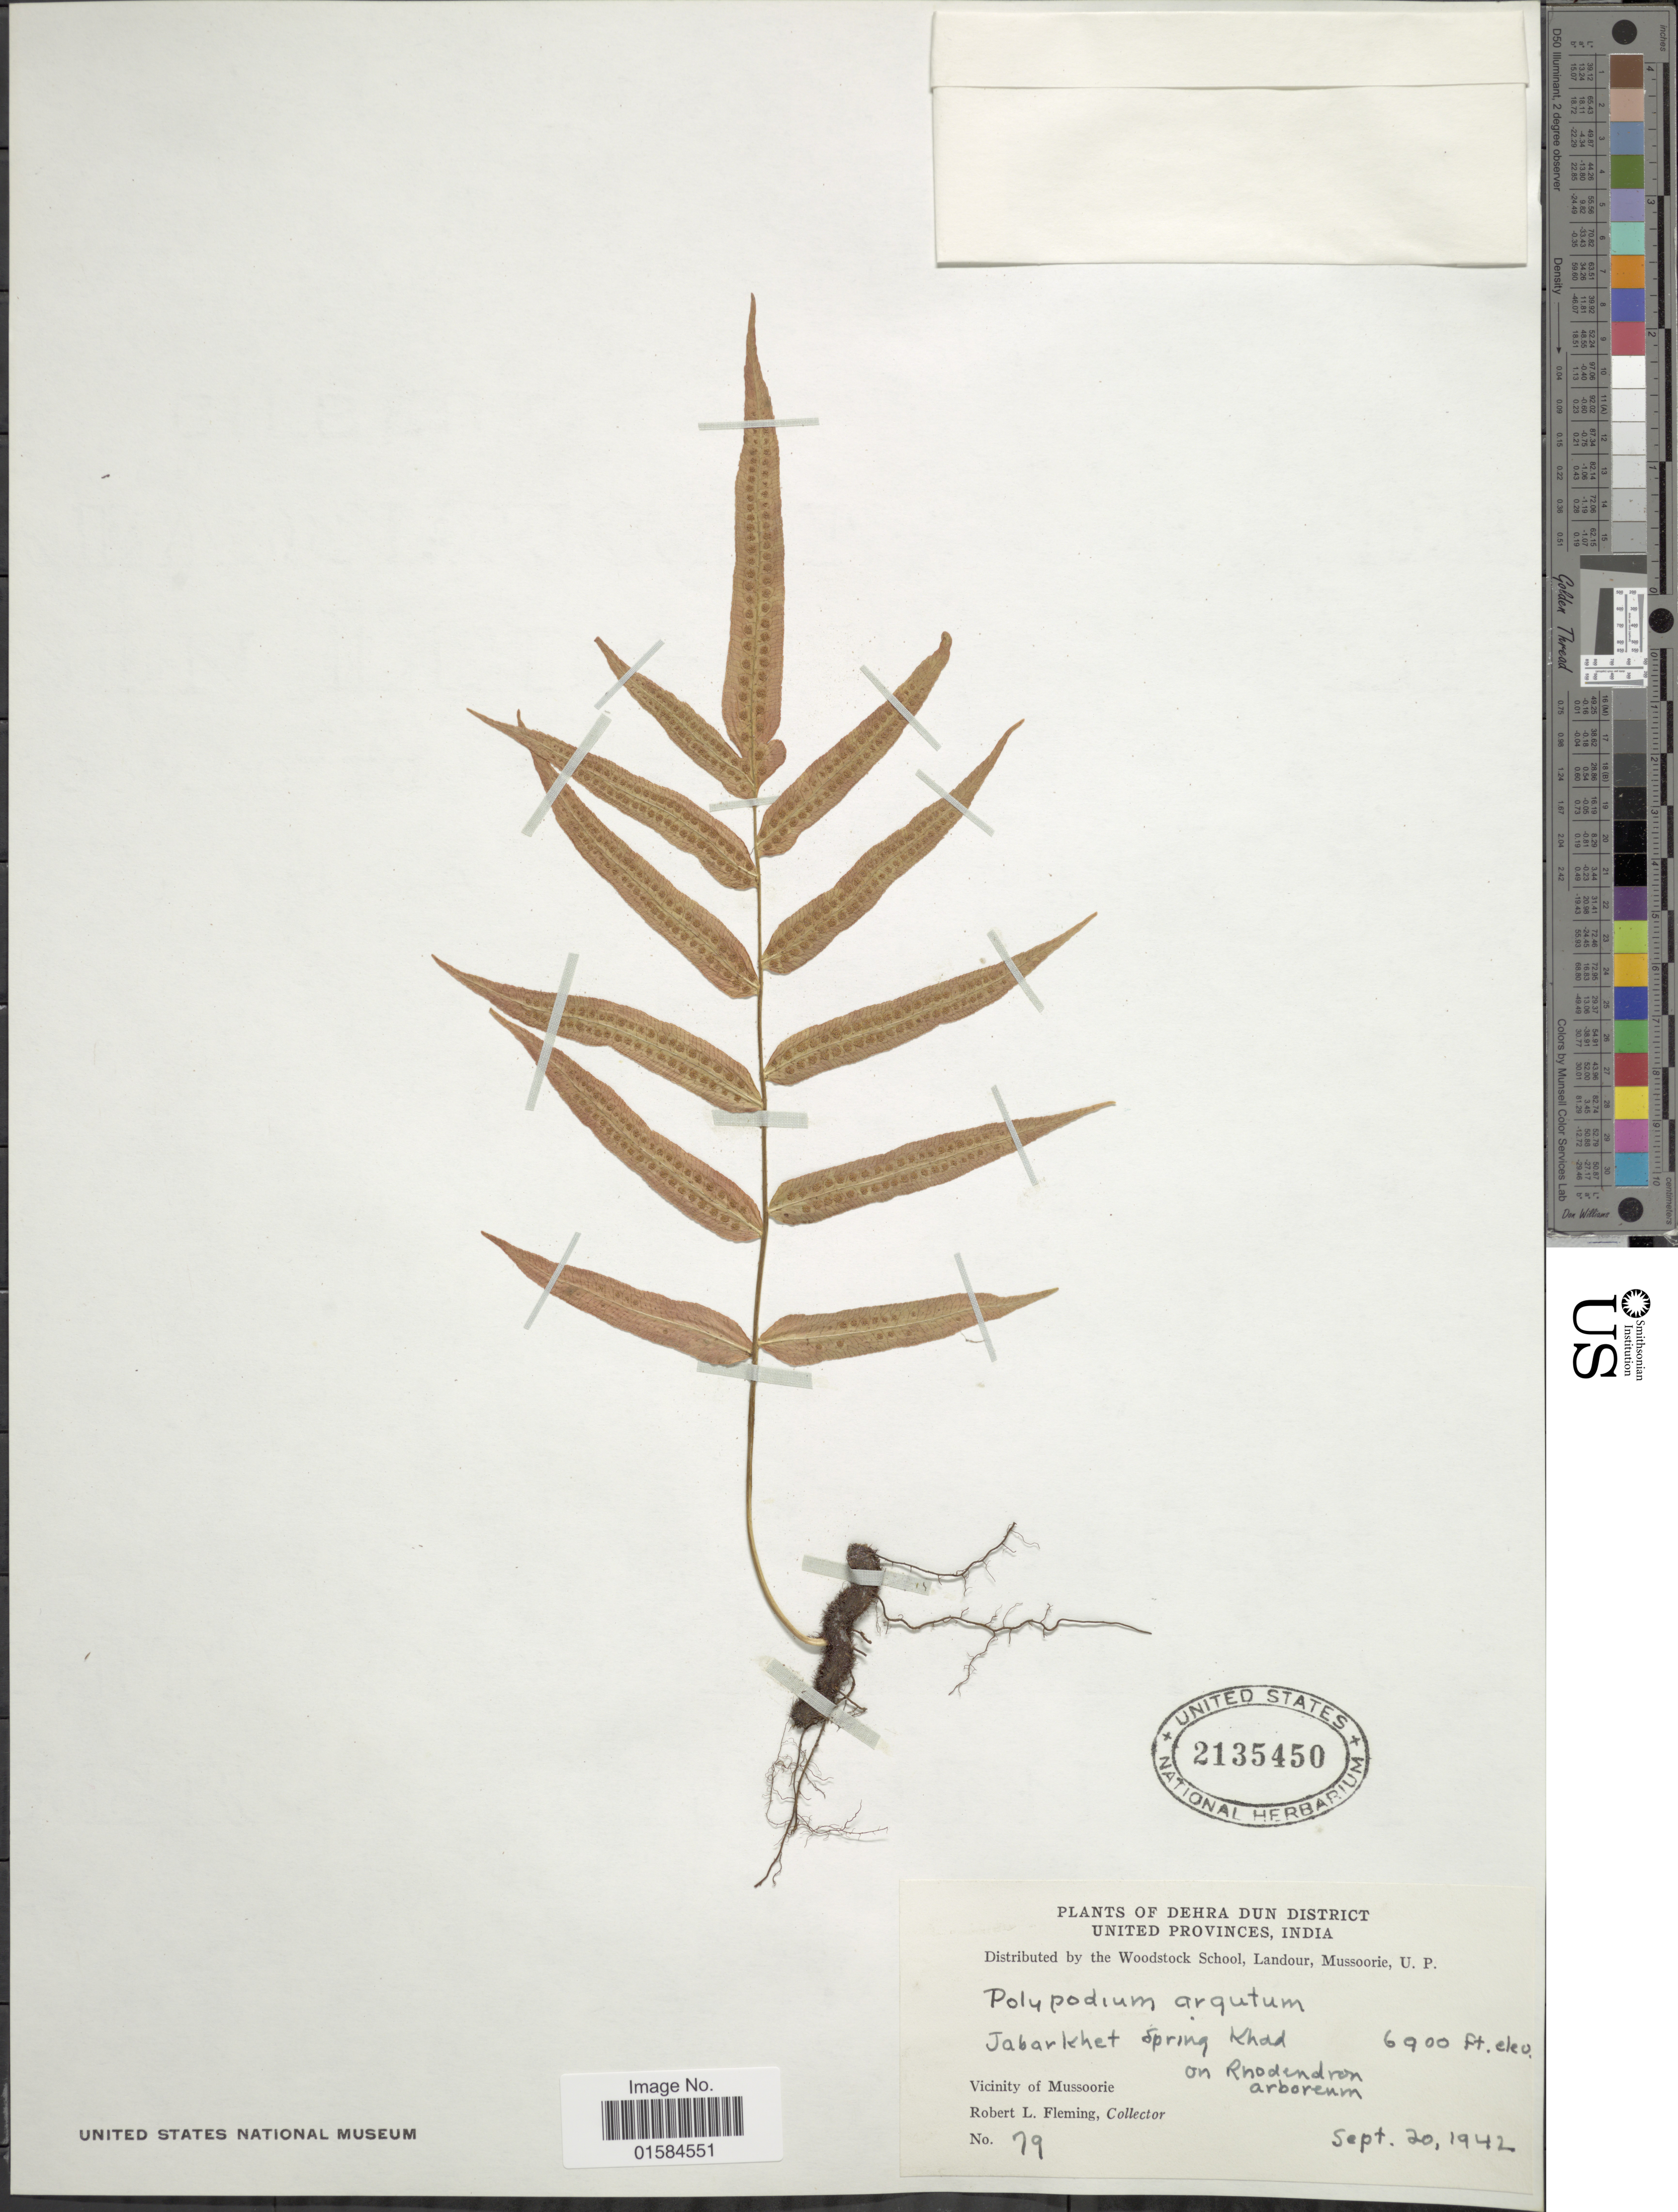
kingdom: Plantae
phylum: Tracheophyta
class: Polypodiopsida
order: Polypodiales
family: Polypodiaceae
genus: Goniophlebium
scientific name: Goniophlebium argutum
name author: (Wall. ex Hook.) J. Sm.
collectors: R. Fleming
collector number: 79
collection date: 1942-09-20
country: India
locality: Dehra Dun District United Provinces, Jabarkhet Spring Khad on Rhodendron arborenum, Vicinity of Mussoorie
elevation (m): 2103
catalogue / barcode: US 2135450